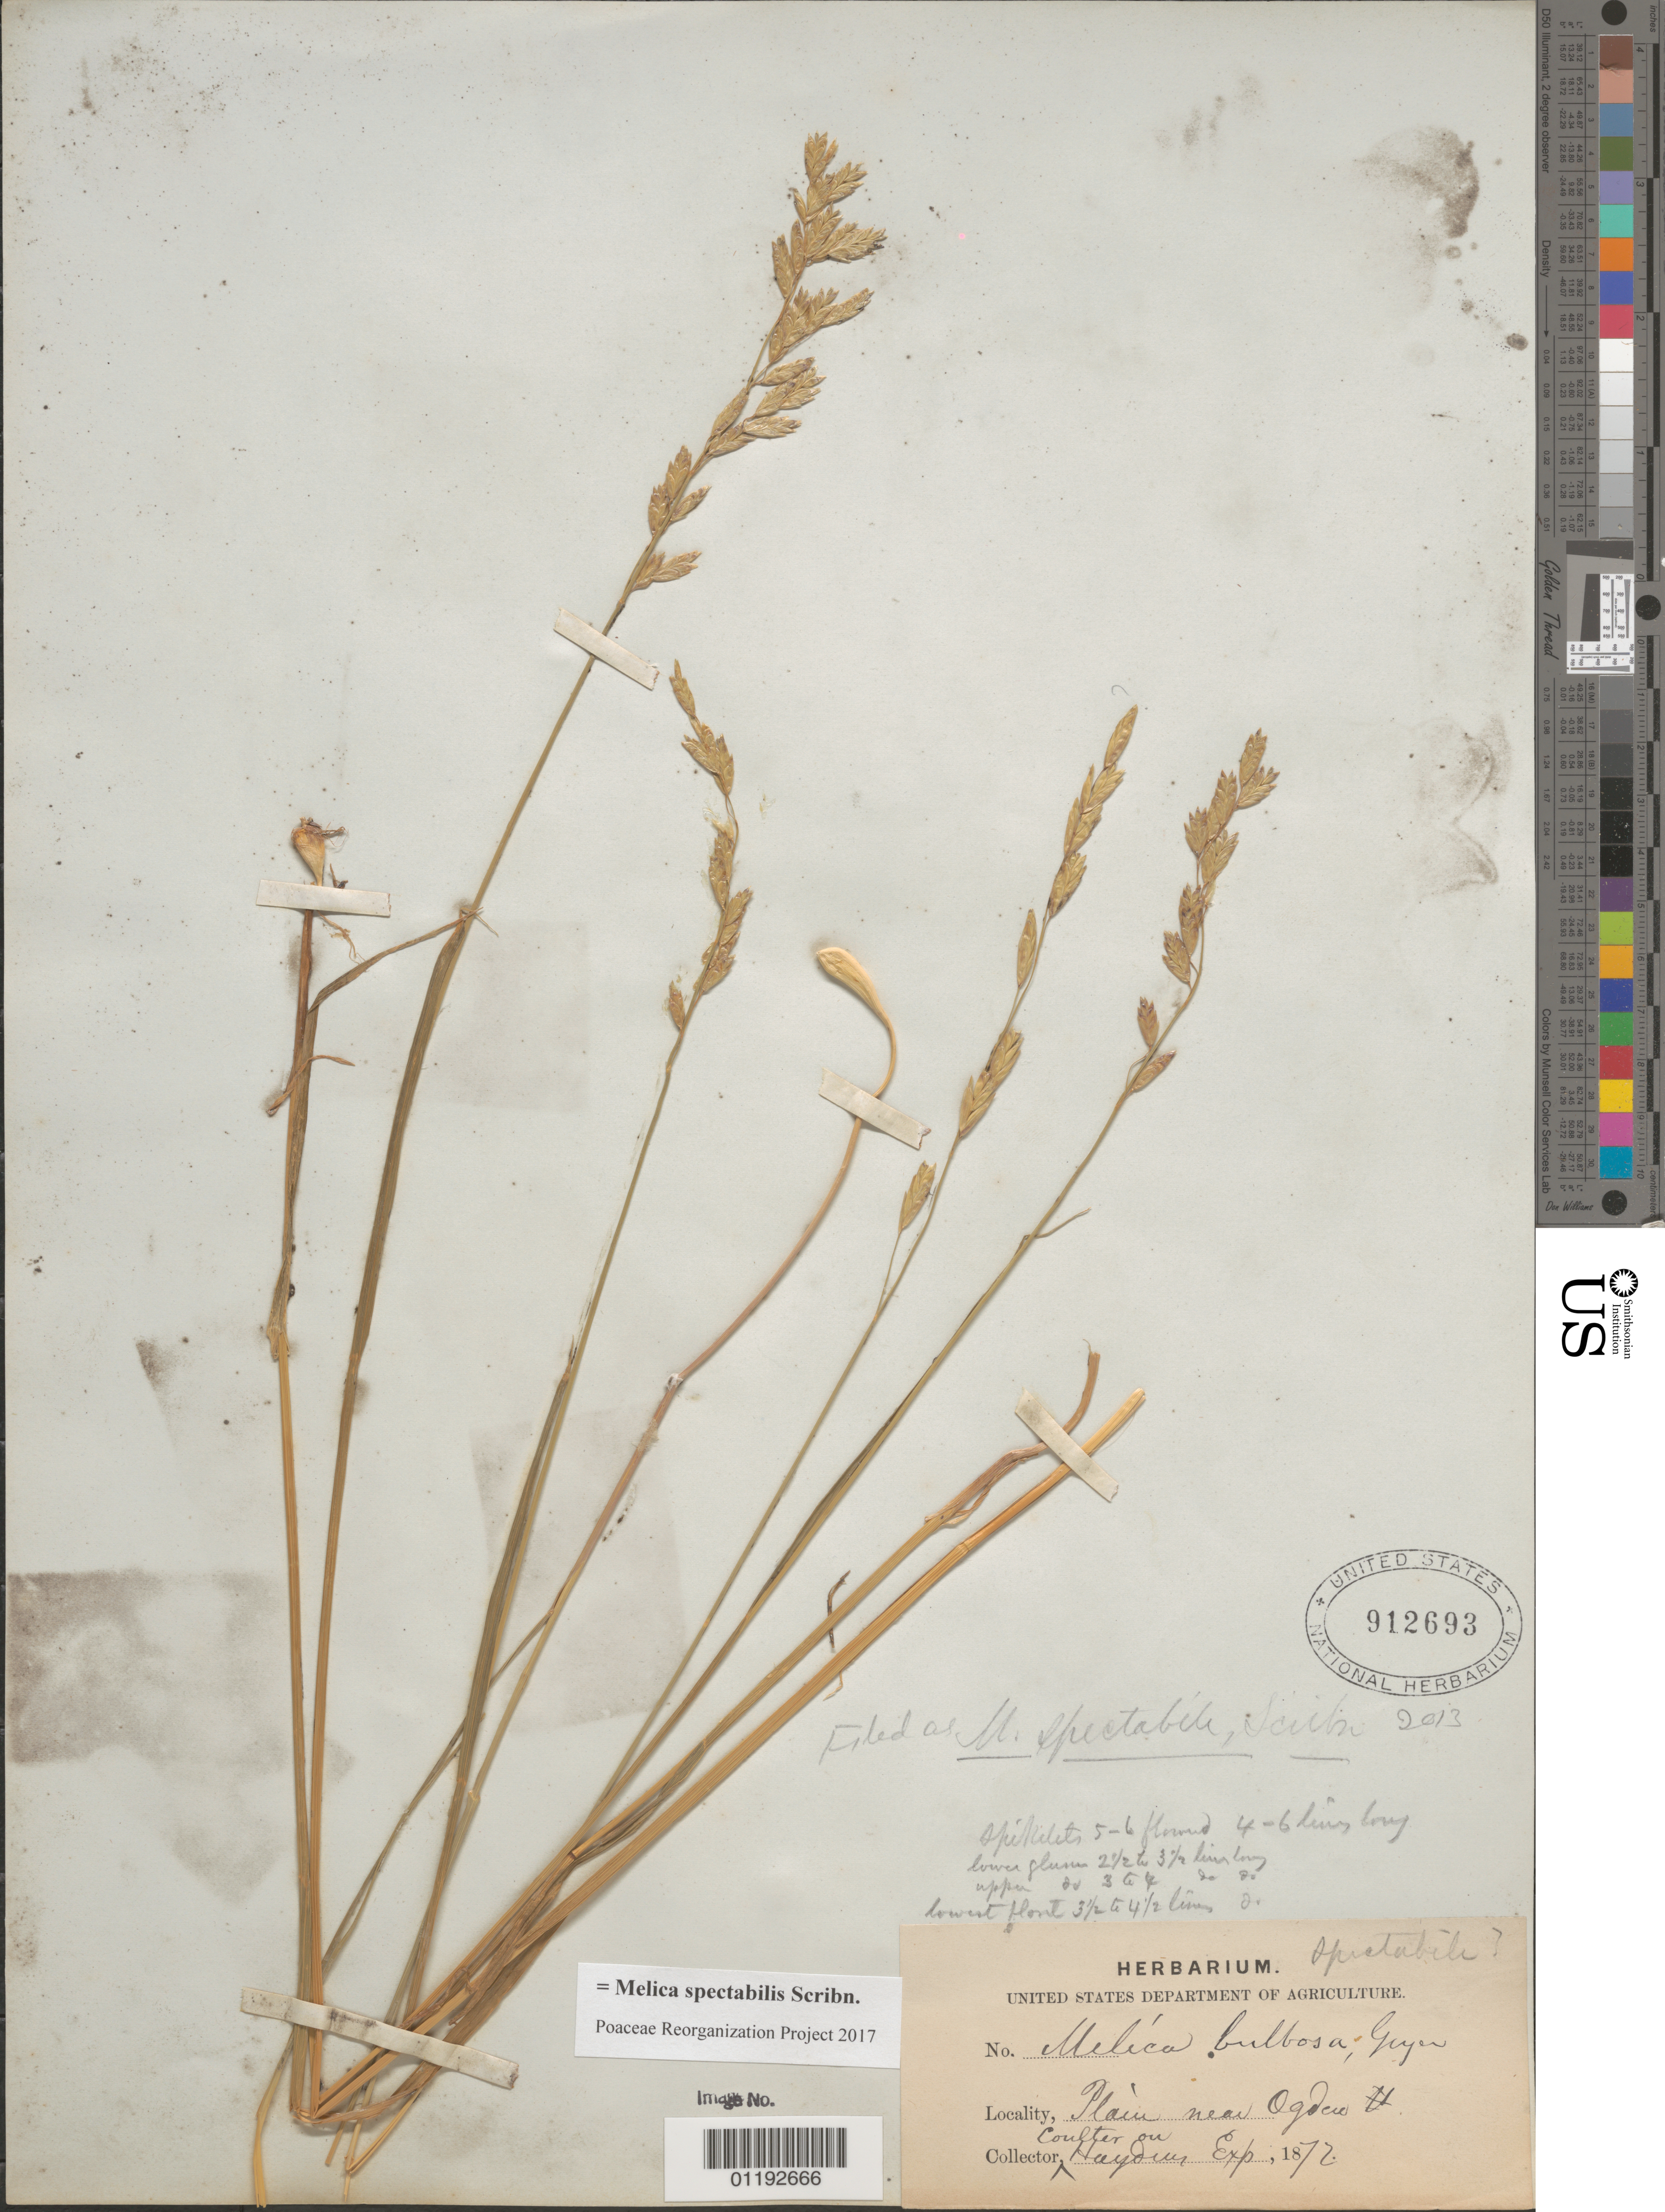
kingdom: Plantae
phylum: Tracheophyta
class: Liliopsida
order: Poales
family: Poaceae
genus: Glyceria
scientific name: Glyceria striata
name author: (Lam.) Hitchc.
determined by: Poaceae Reorganization Project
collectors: -- Coulter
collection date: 1872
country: United States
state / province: Idaho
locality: Plains near Ogden.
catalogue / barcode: US 912693